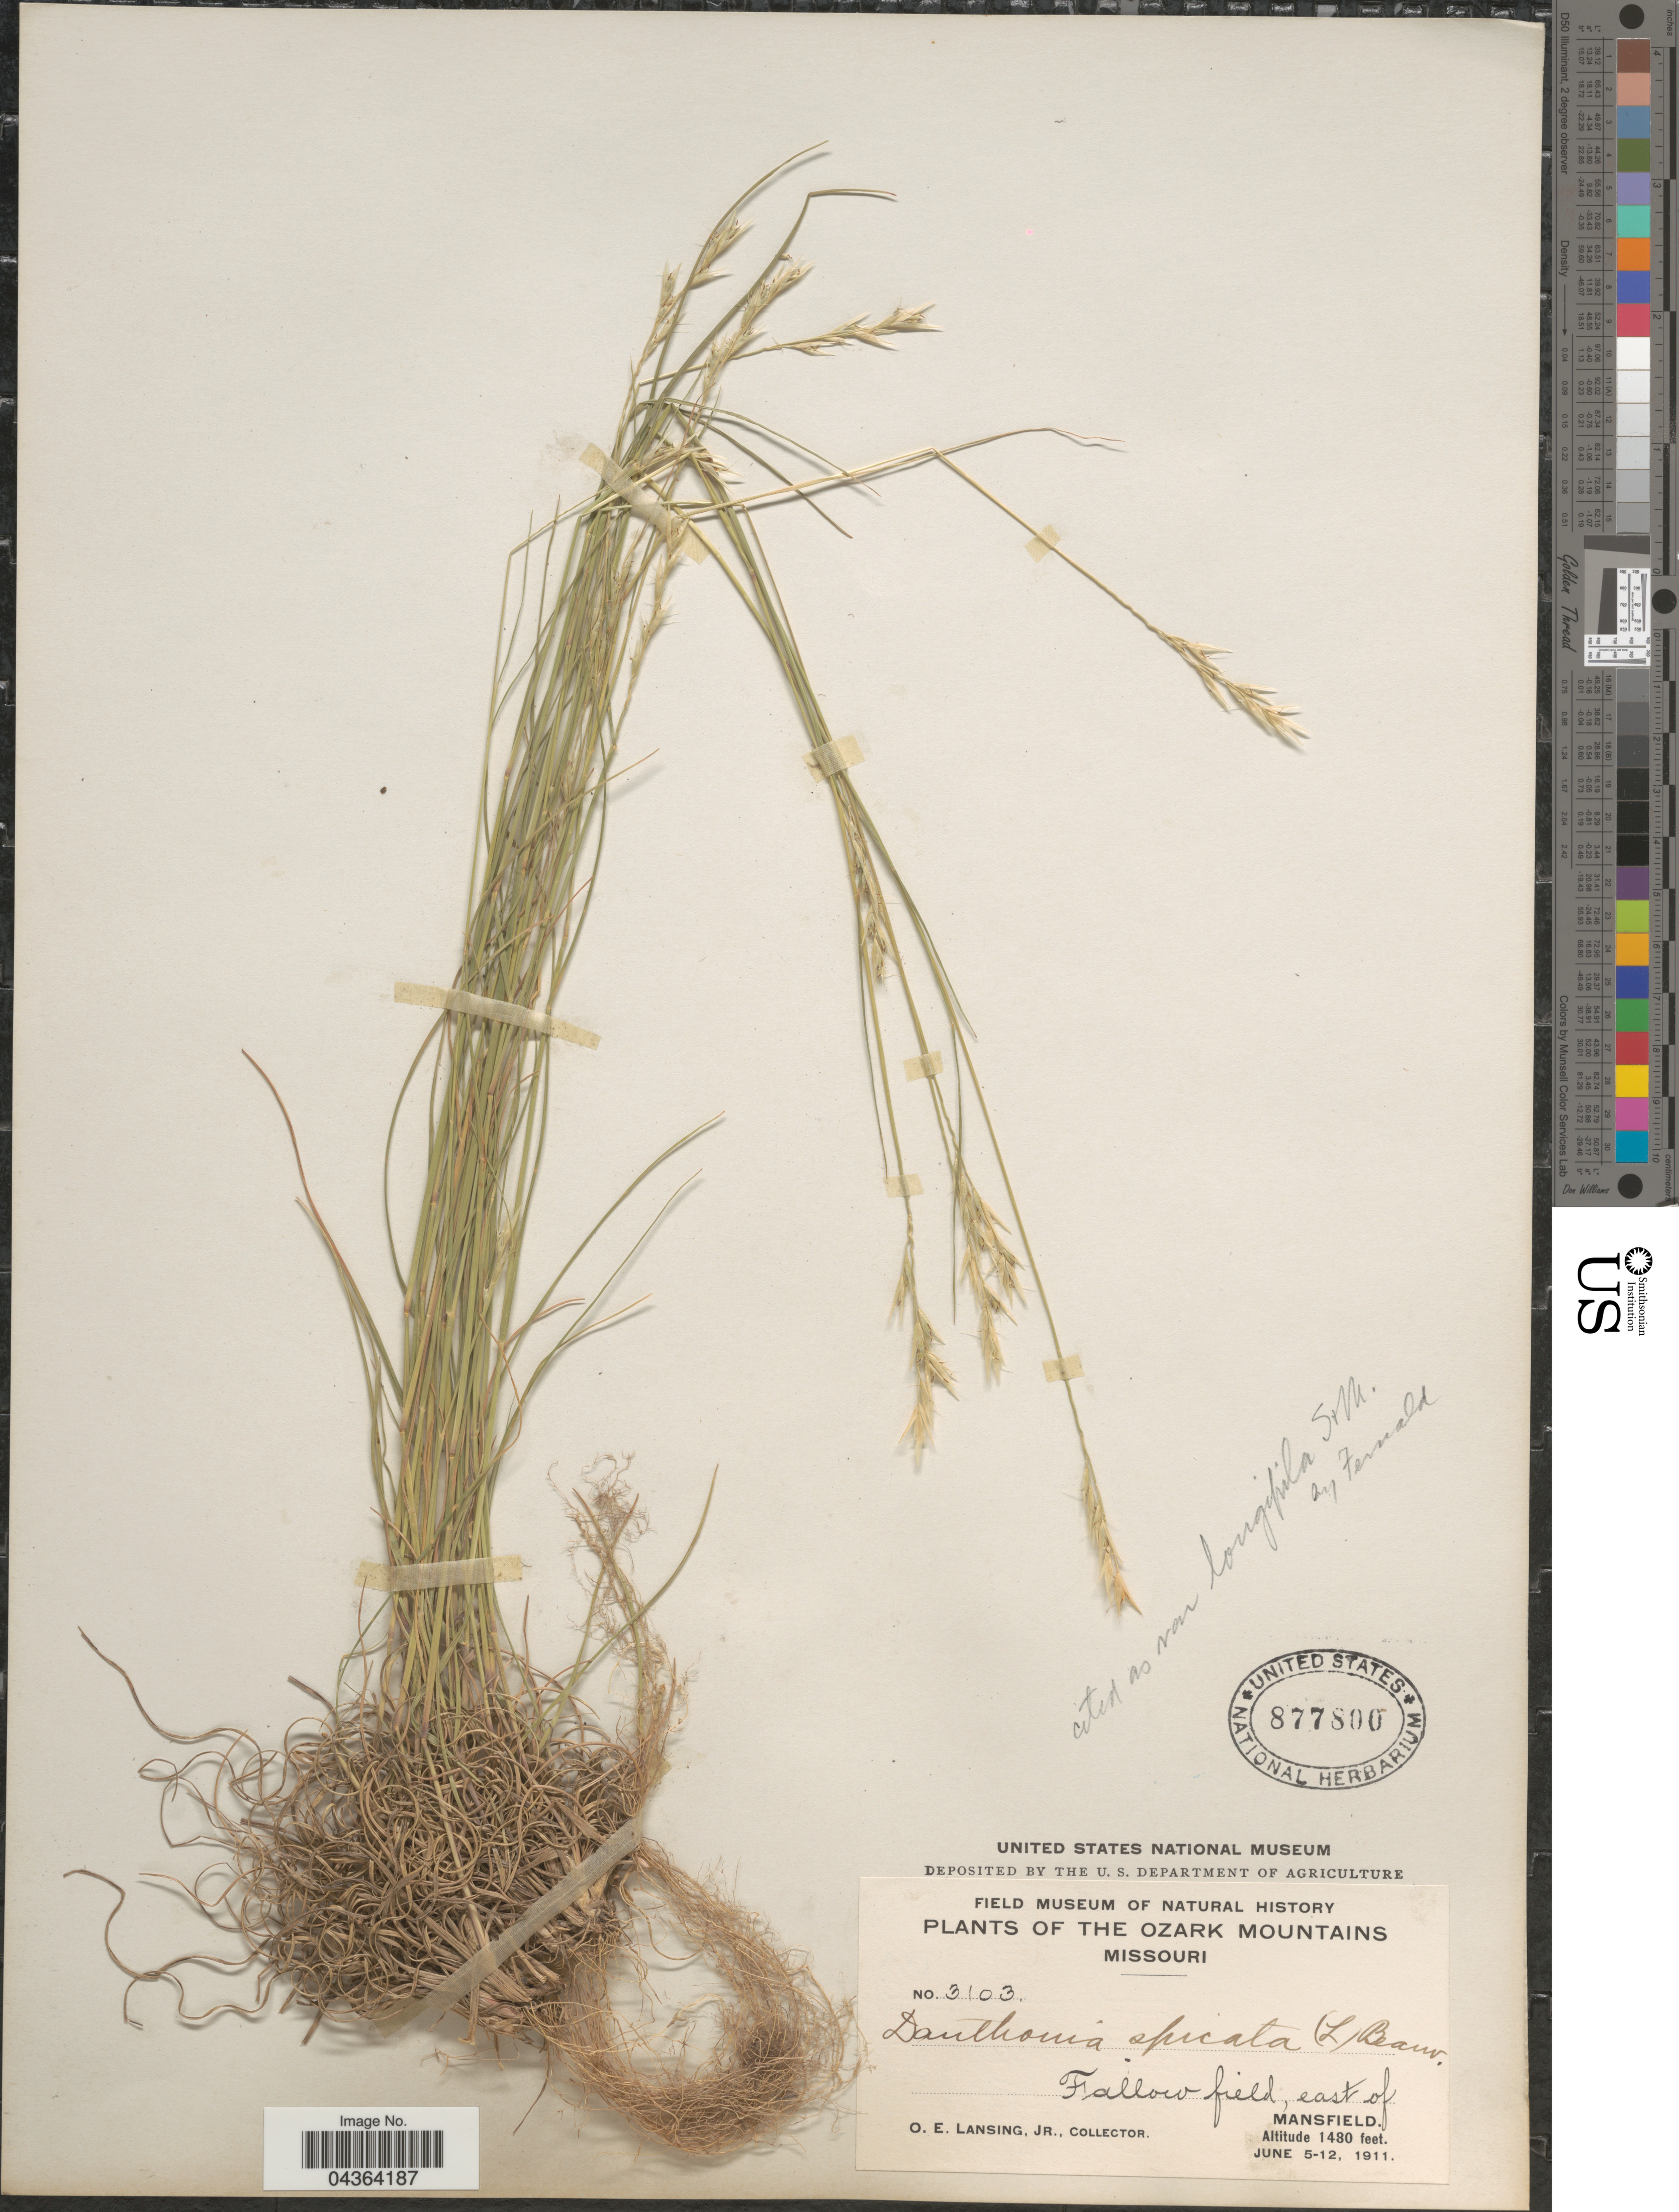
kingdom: Plantae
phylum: Tracheophyta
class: Liliopsida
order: Poales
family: Poaceae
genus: Danthonia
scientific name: Danthonia spicata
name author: (L.) P. Beauv. ex Roem. & Schult.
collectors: O. Lansing Jr.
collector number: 3103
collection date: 1911-06-05/1911-06-12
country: United States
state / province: Missouri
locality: The Ozark Mountains. Fallow field, east of Mansfield.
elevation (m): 451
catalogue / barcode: US 877800